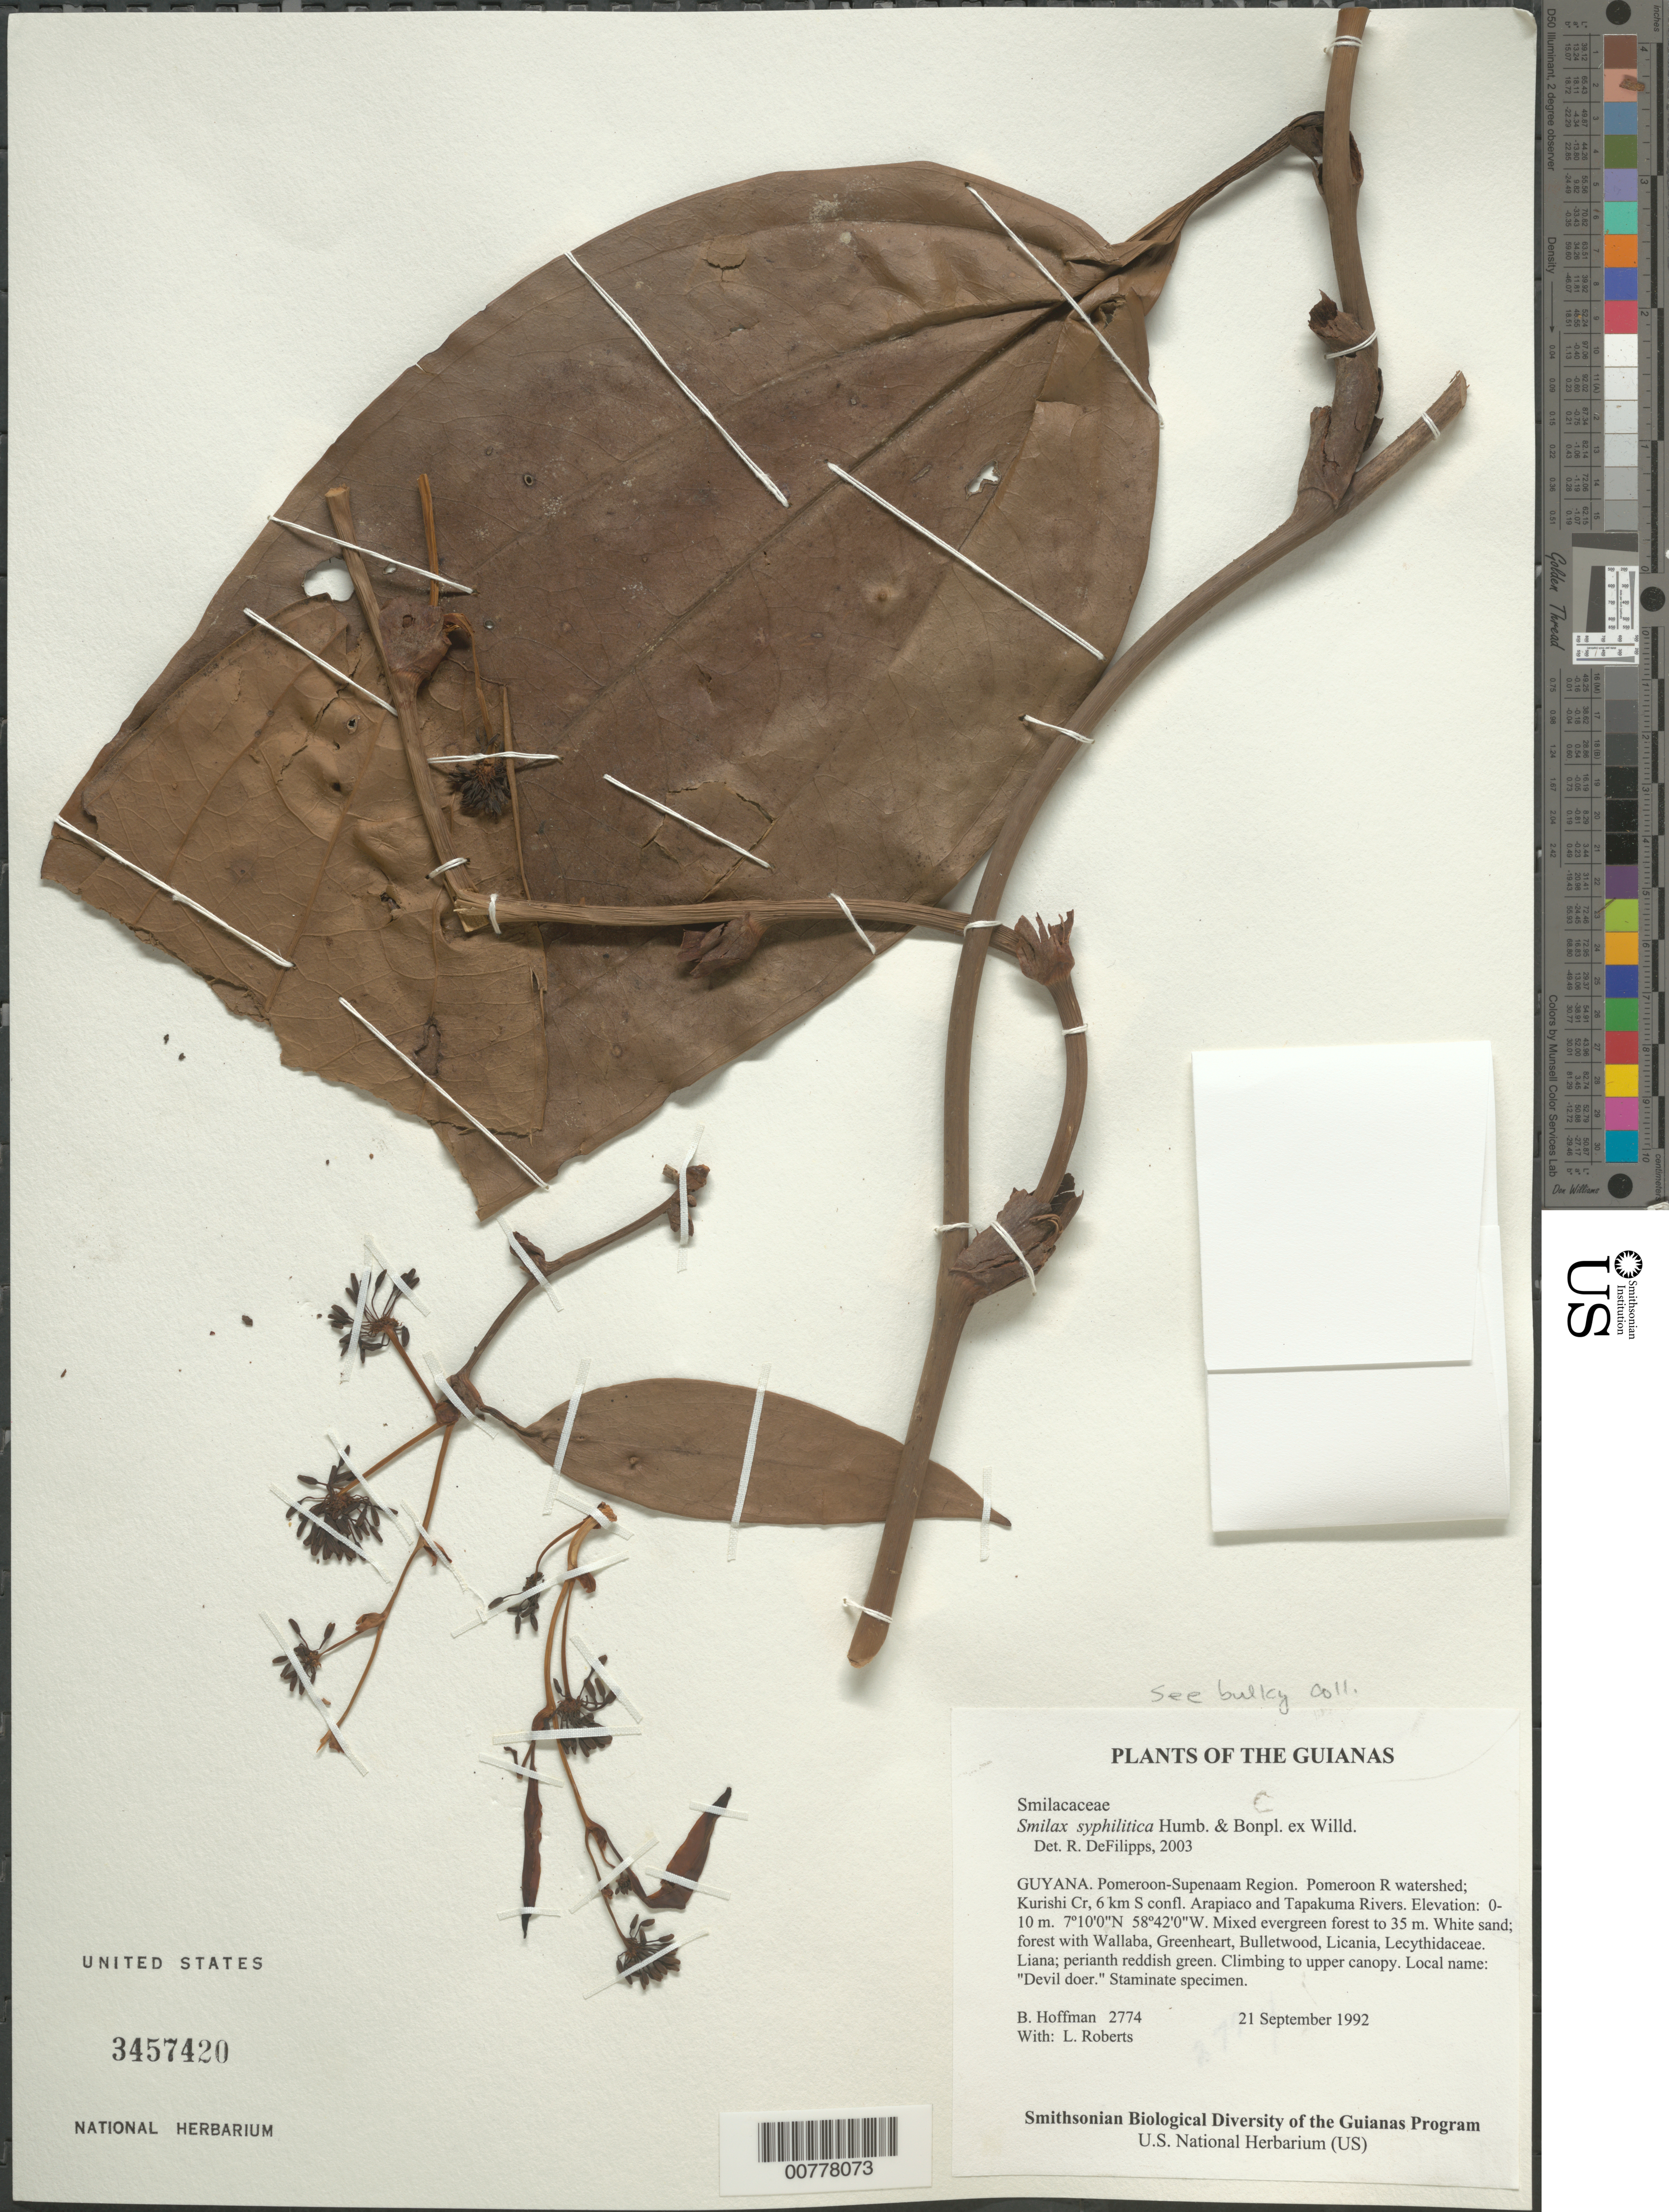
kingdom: Plantae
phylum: Tracheophyta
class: Liliopsida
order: Liliales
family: Smilacaceae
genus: Smilax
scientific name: Smilax syphilitica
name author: Humb. & Bonpl.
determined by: DeFilipps, R. A.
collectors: B. Hoffman & L. Roberts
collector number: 2774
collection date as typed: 21 September 1992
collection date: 1992-09-21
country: Guyana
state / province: Pomeroon-Supenaam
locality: Pomeroon River watershed; Kurishi Creek, 6 km S of confluence of Arapiaco and Tapakuma Rivers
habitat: Mixed evergreen forest to 35 m. White sand; forest with Wallaba, Greenheart, Bulletwood, Licania, Lecythidaceae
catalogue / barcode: US 3457420